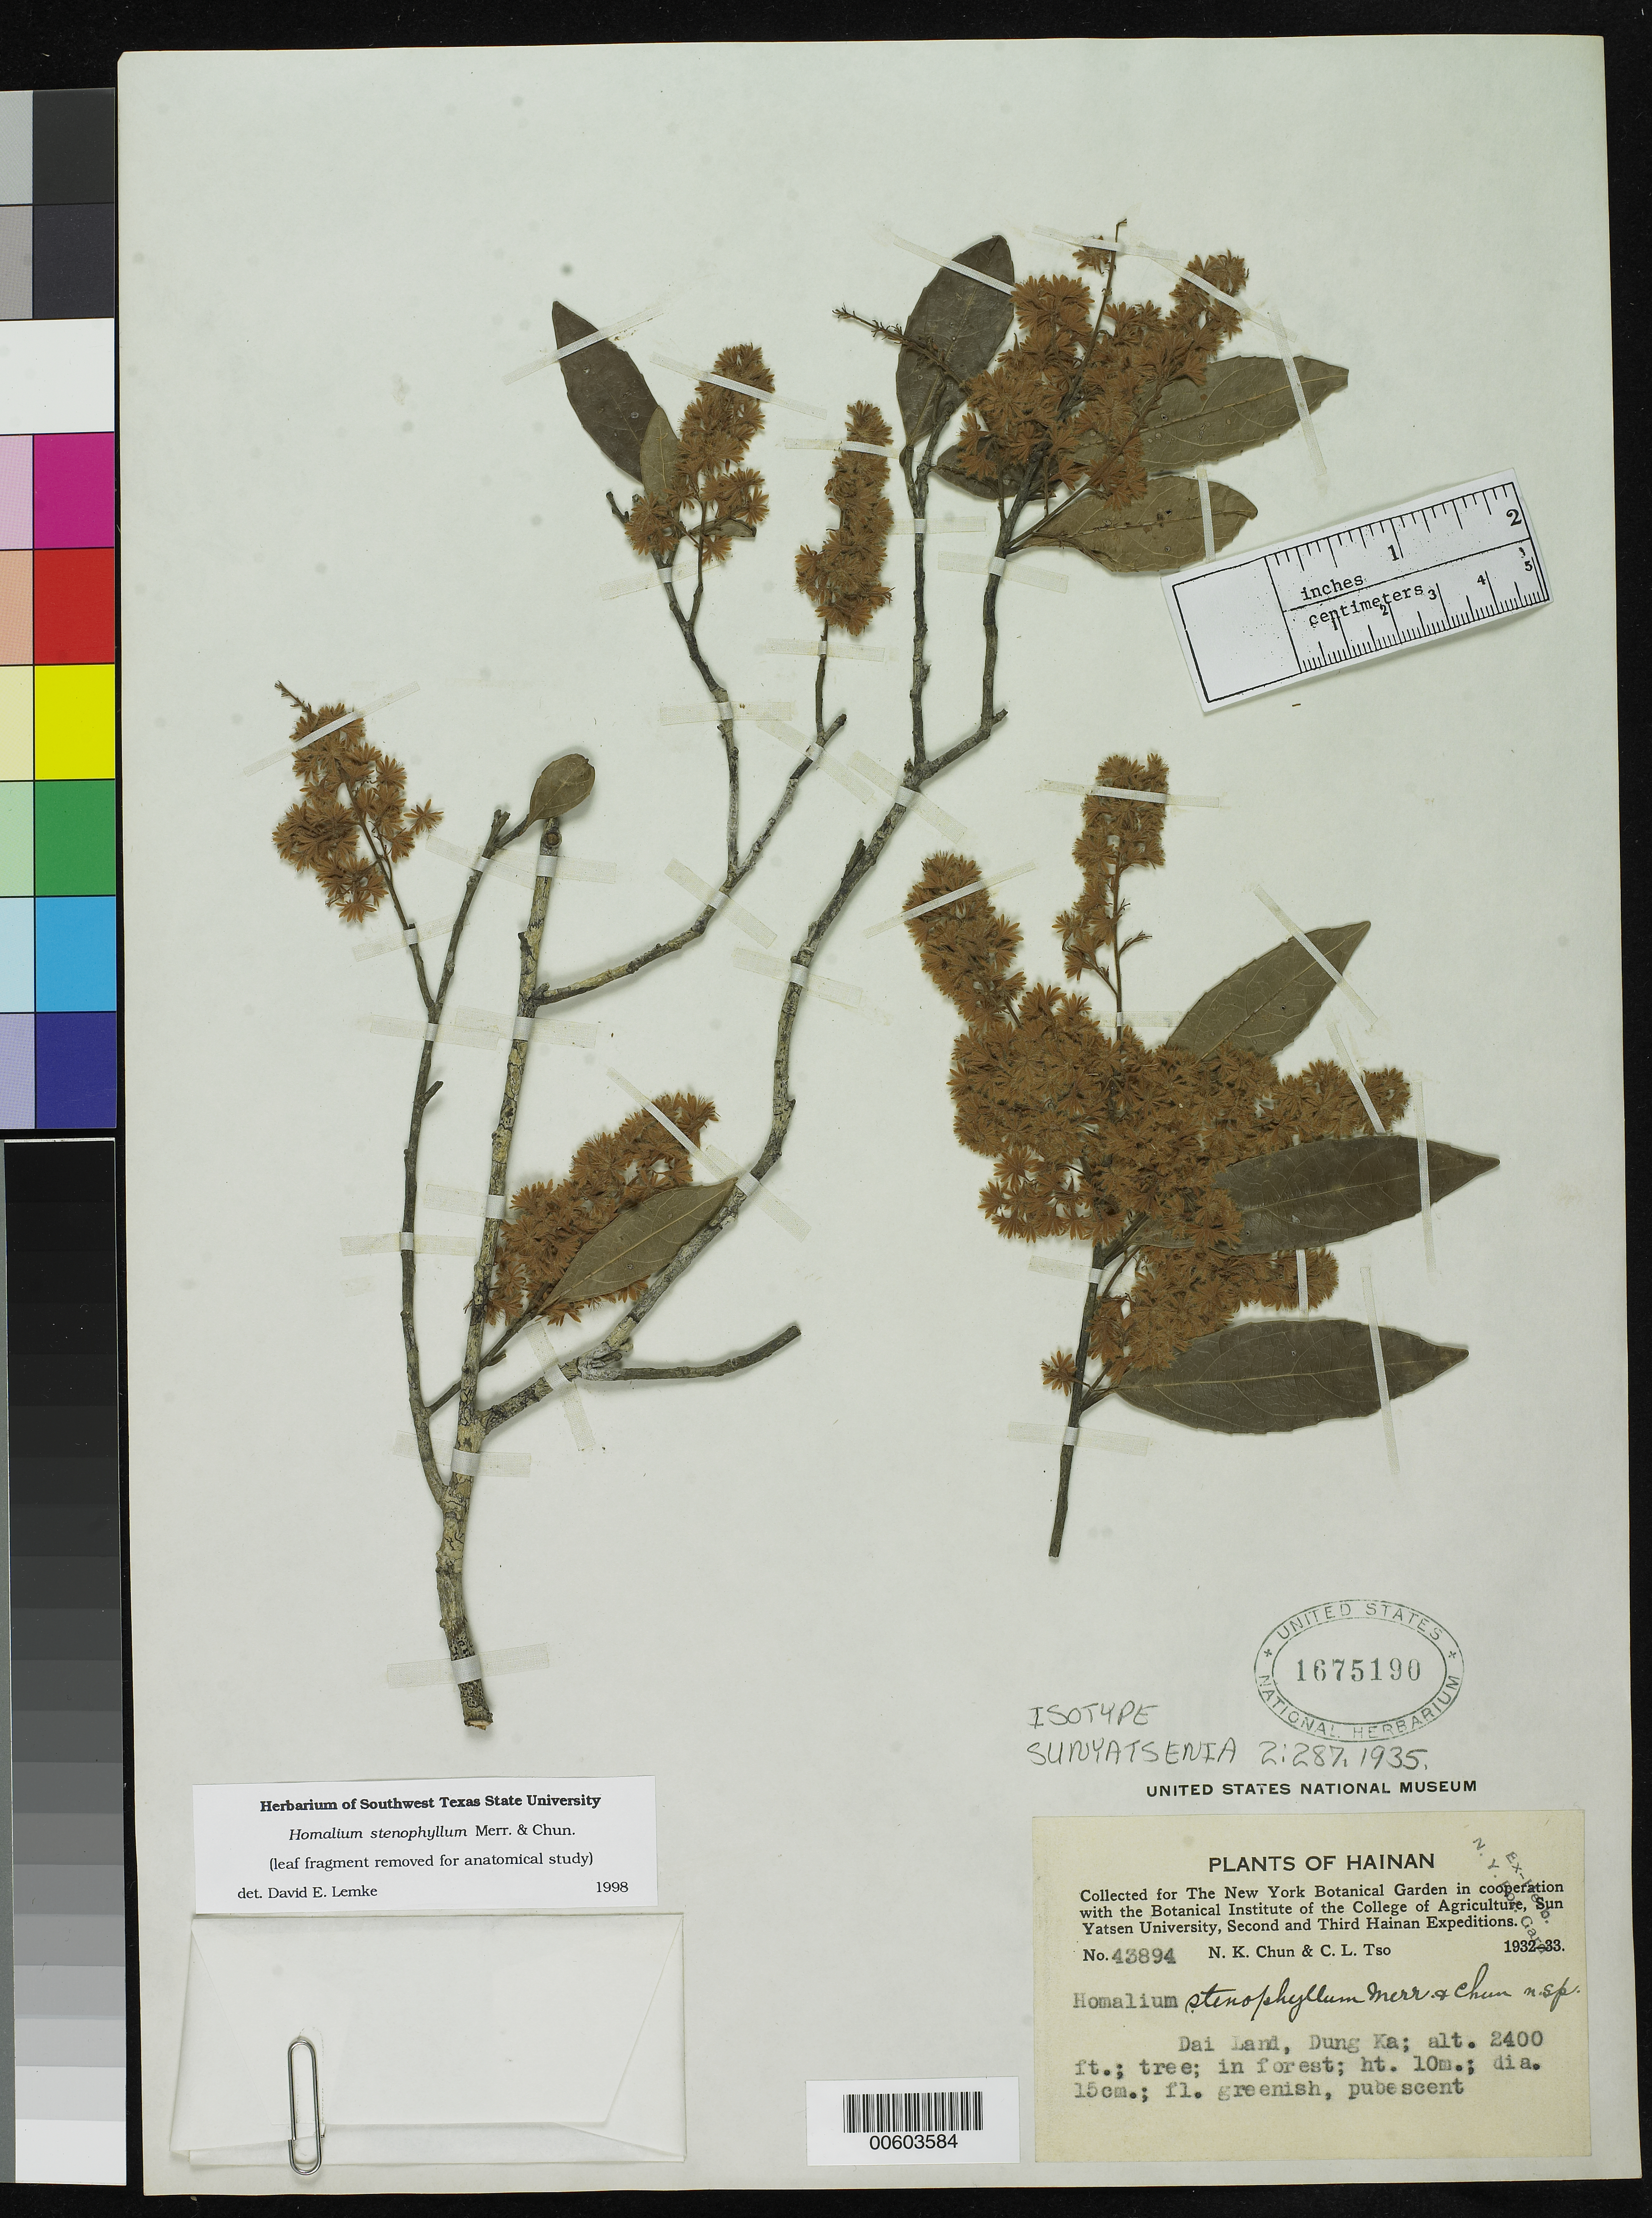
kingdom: Plantae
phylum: Tracheophyta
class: Magnoliopsida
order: Malpighiales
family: Salicaceae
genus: Homalium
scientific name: Homalium stenophyllum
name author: Merr. & Chun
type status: Isotype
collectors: N. K. Chun & C. Tso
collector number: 43894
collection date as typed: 1932 to -- --- 1933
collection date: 1932/1933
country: China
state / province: Hainan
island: Hainan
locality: Dai Land, Dung Ka.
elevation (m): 732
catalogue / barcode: US 1675190